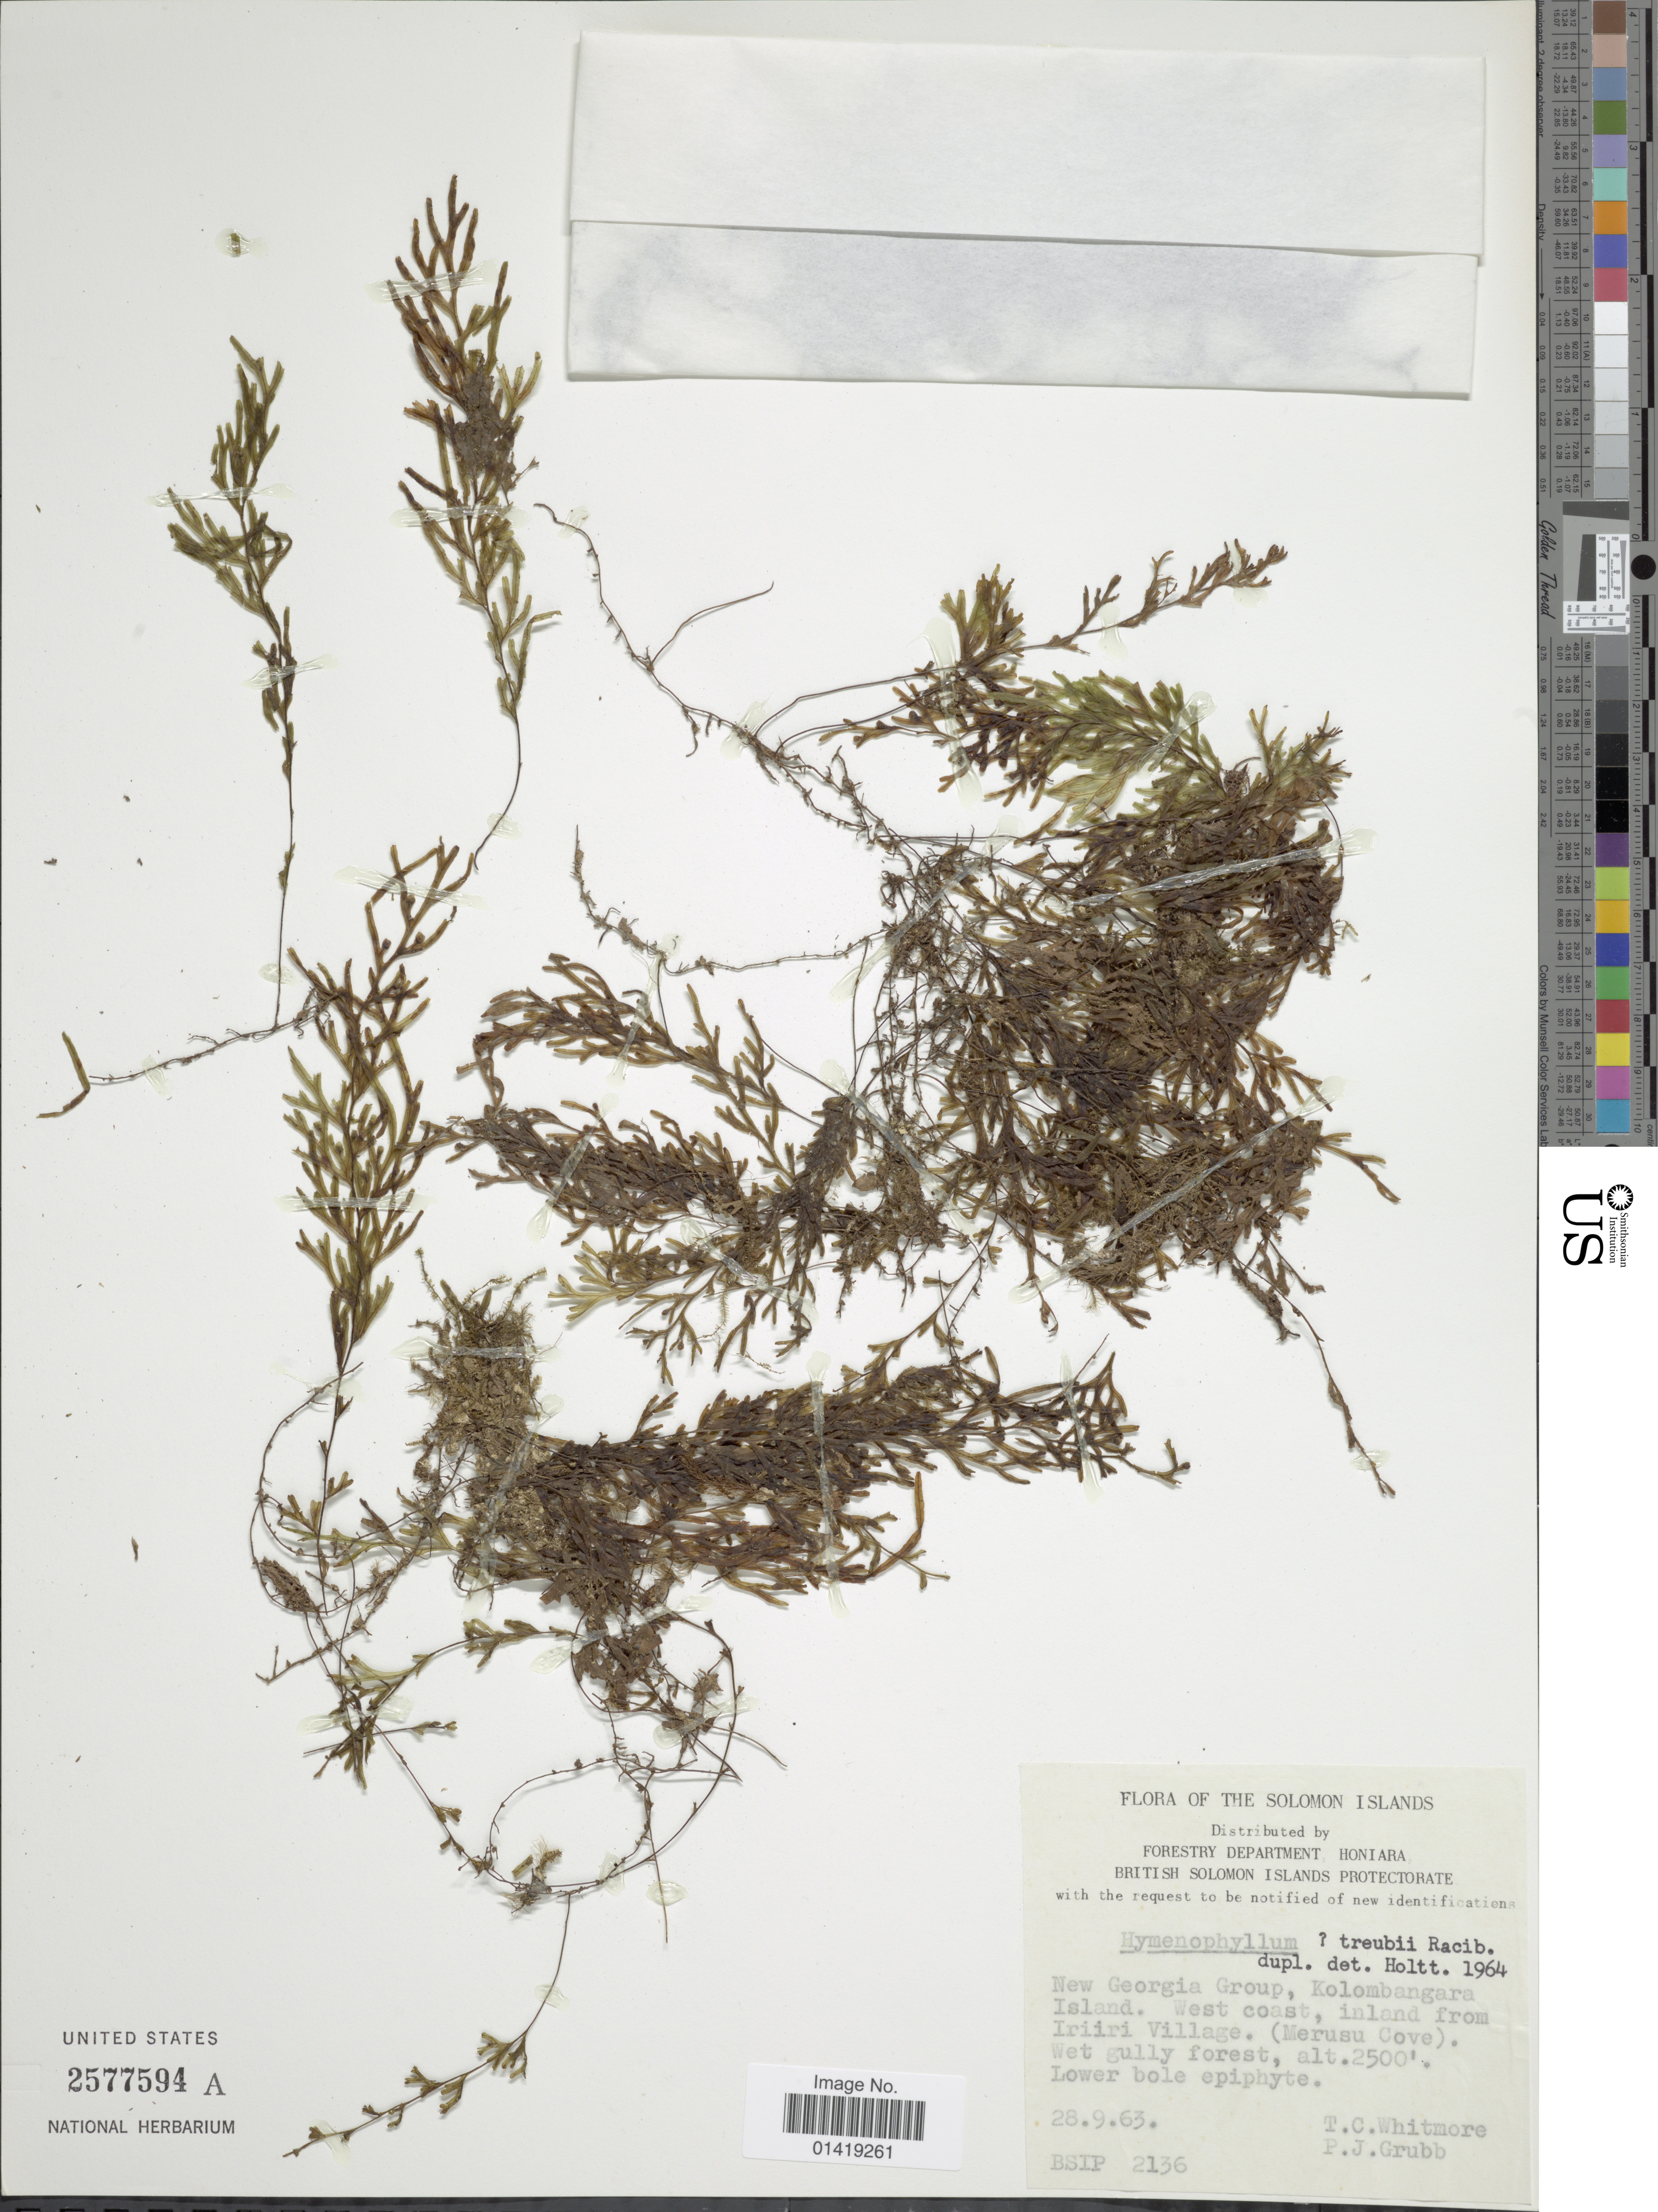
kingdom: Plantae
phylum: Tracheophyta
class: Polypodiopsida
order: Hymenophyllales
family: Hymenophyllaceae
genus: Hymenophyllum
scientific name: Hymenophyllum treubii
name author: Racib.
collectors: T. C. Whitmore & P. J. Grubb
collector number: BSIP2136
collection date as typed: Transcribed d/m/y: 28/9/63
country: Solomon Islands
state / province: Solomon Islands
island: Kolombangara [Nduke]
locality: New Georgia Group Kolombangara Island west coast inland from Iriiri village Merusu Cove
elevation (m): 762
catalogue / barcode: US 2577594A